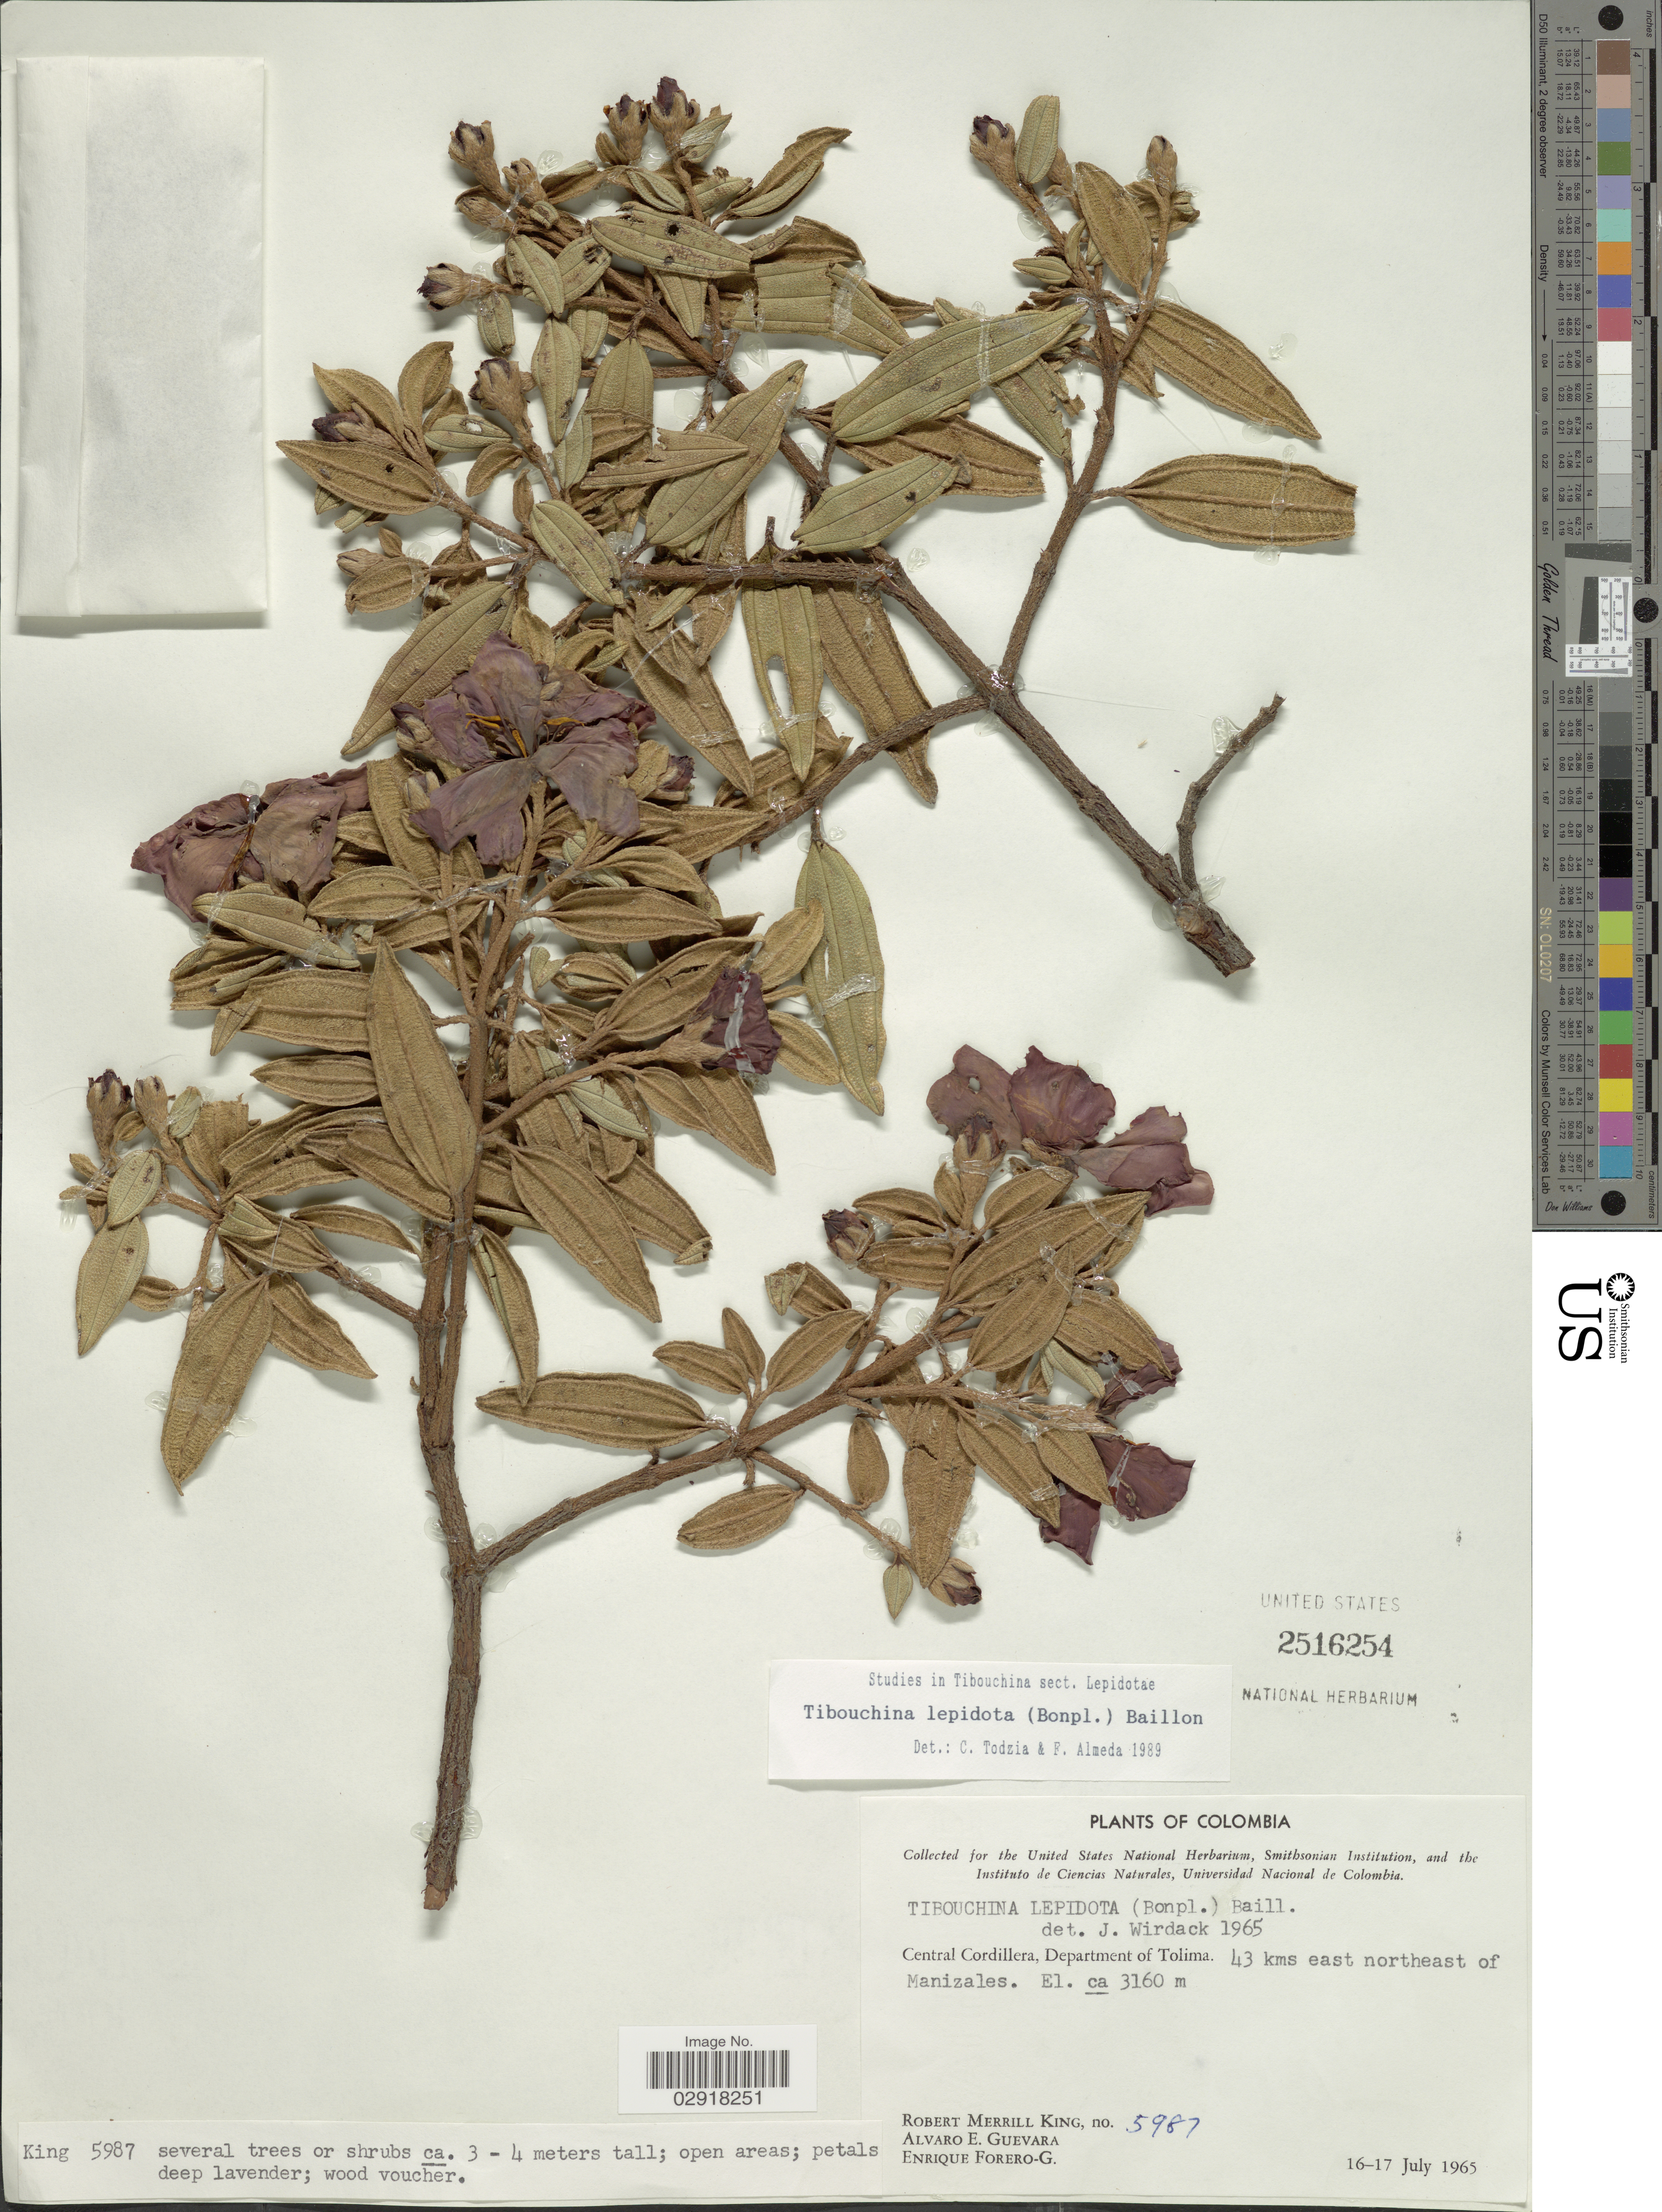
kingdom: Plantae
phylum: Tracheophyta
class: Magnoliopsida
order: Myrtales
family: Melastomataceae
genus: Andesanthus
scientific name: Andesanthus lepidotus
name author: (Humb. & Bonpl.) P.J.F. Guim. & Michelang.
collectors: R. M. King, A. E. Guevara & E. Forero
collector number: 5987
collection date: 1965-07-16/1965-07-17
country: Colombia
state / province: Tolima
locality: Central Cordillera, Department of Tolima. 43 kms east northeast of Manizales.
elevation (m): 3160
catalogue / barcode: US 2516254